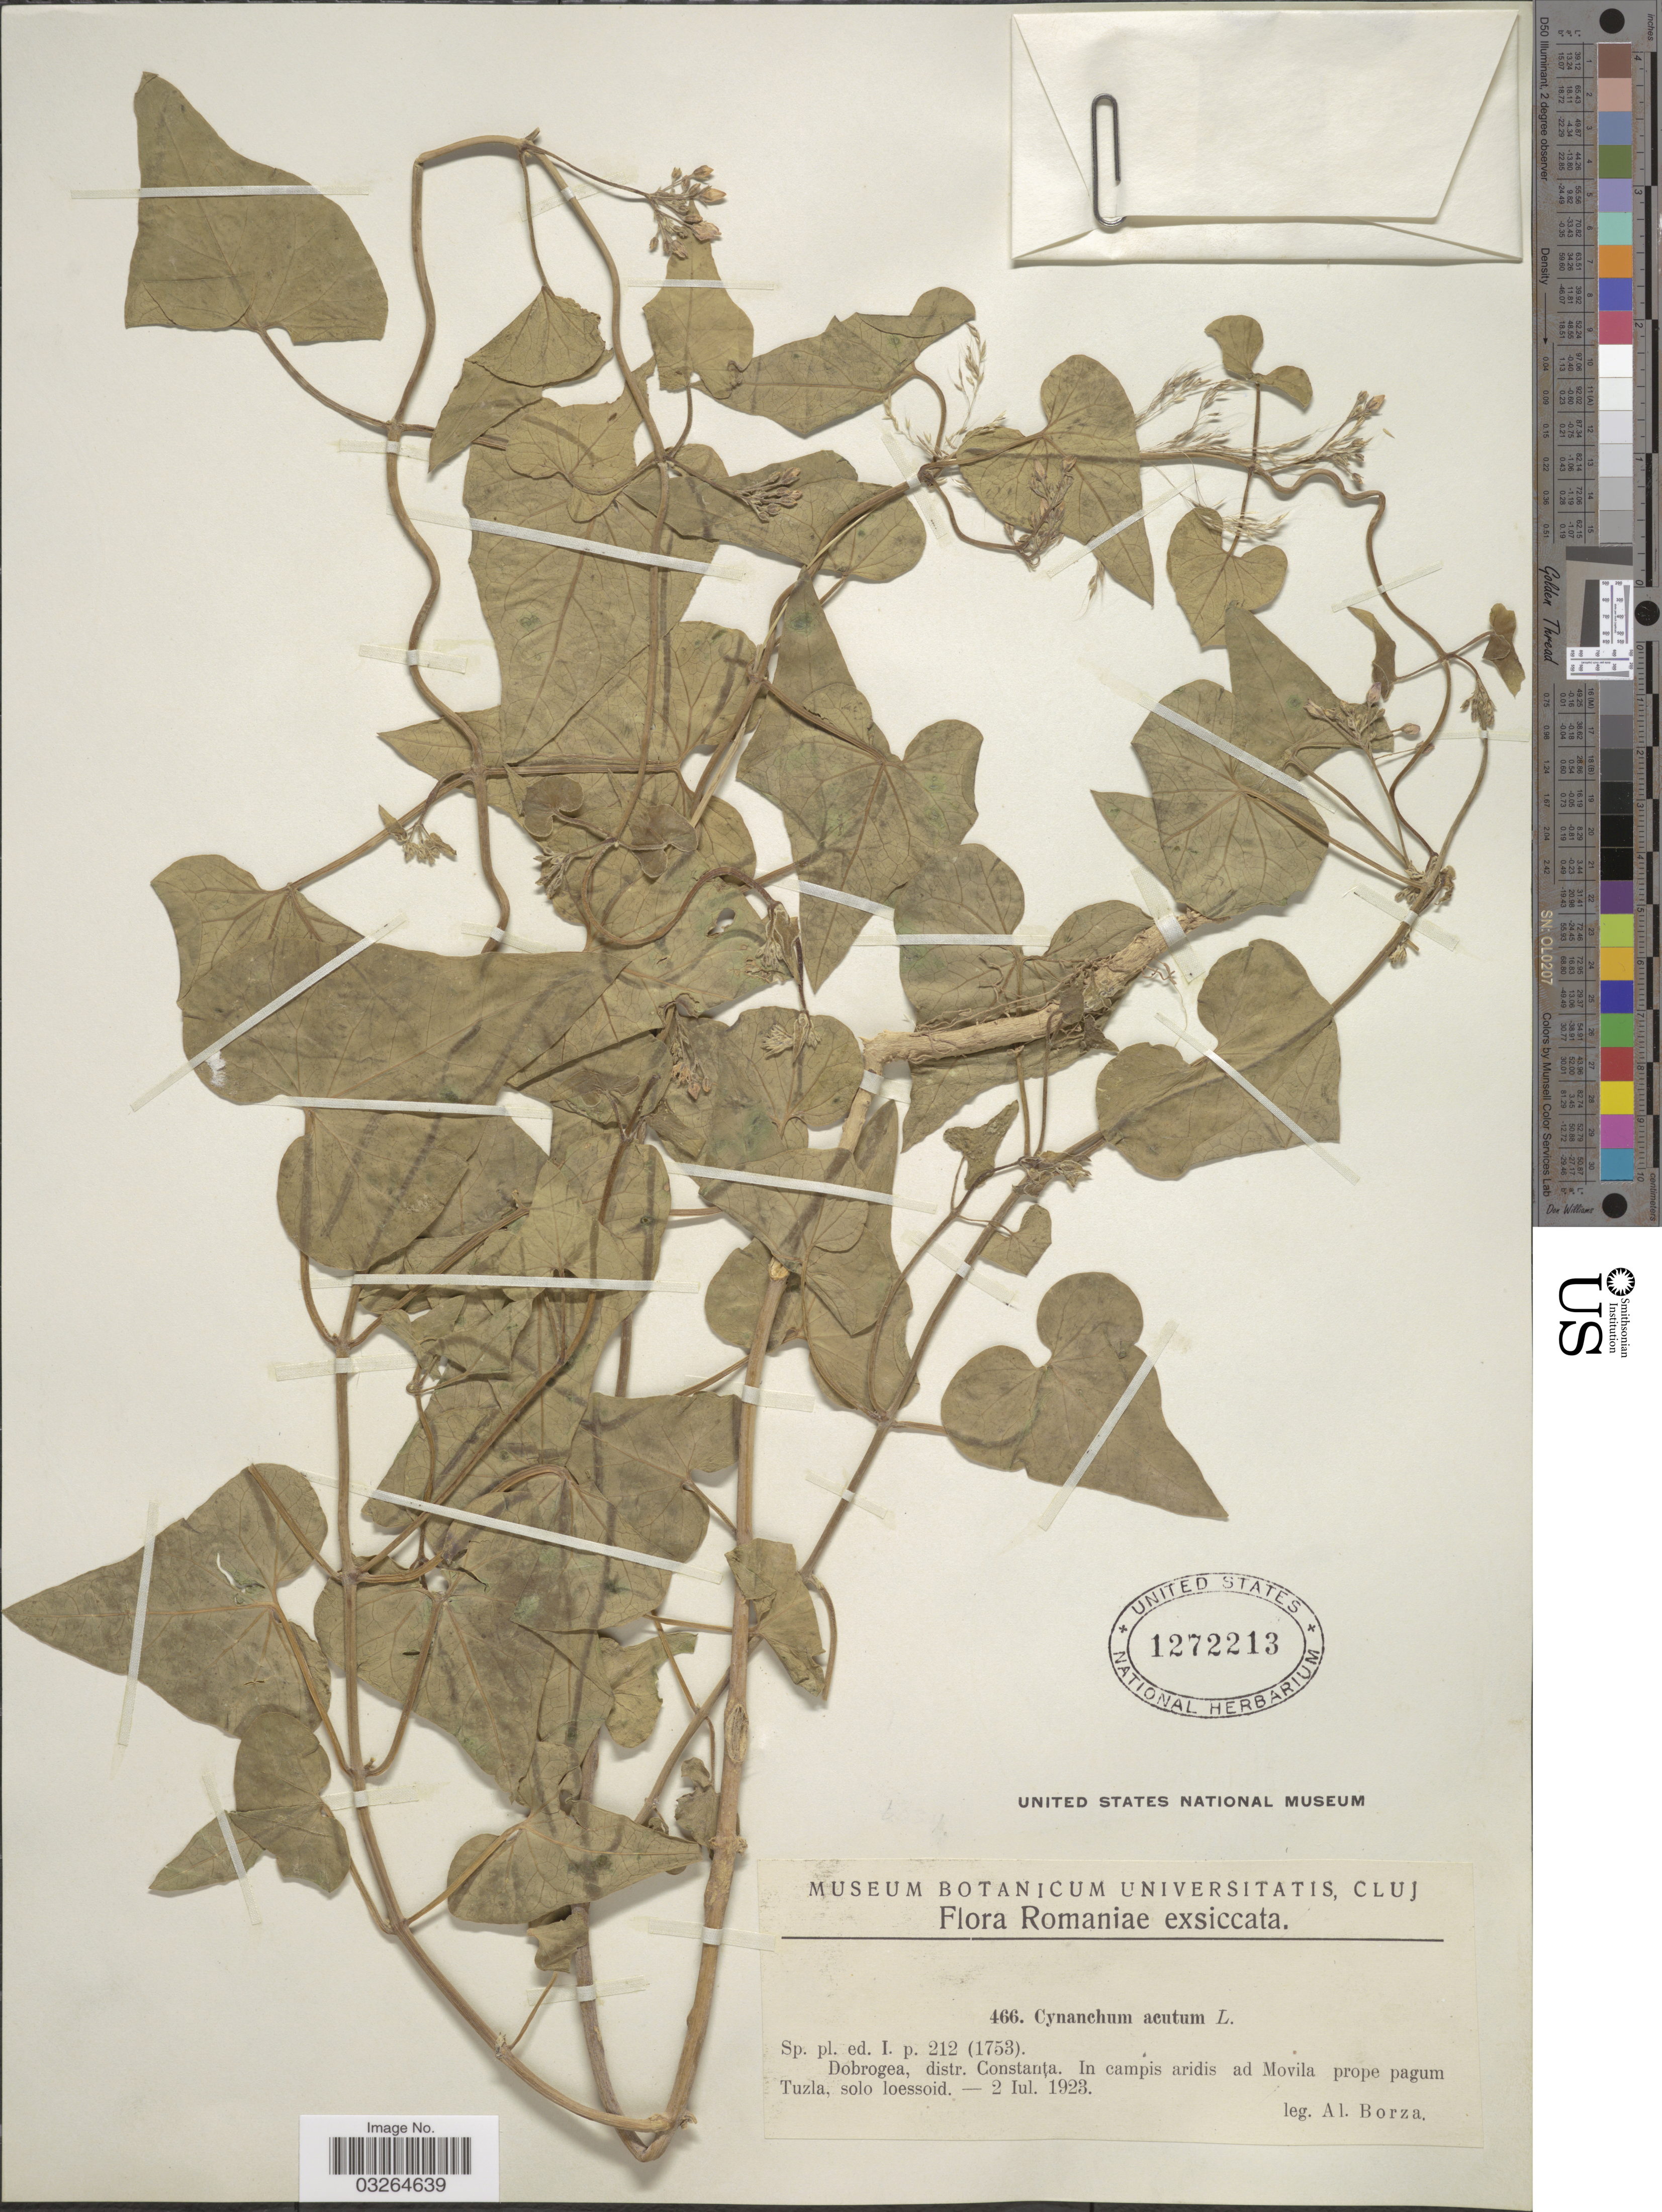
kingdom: Plantae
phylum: Tracheophyta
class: Magnoliopsida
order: Gentianales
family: Apocynaceae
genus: Cynanchum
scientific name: Cynanchum acutum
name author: L.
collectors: A. Borza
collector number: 466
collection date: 1923-07-02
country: Romania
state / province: Constanta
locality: Dobrogea, distr. Constanta. In campis aridis ad Movila prope pagum Tuzla, solo loessoid.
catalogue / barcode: US 1272213